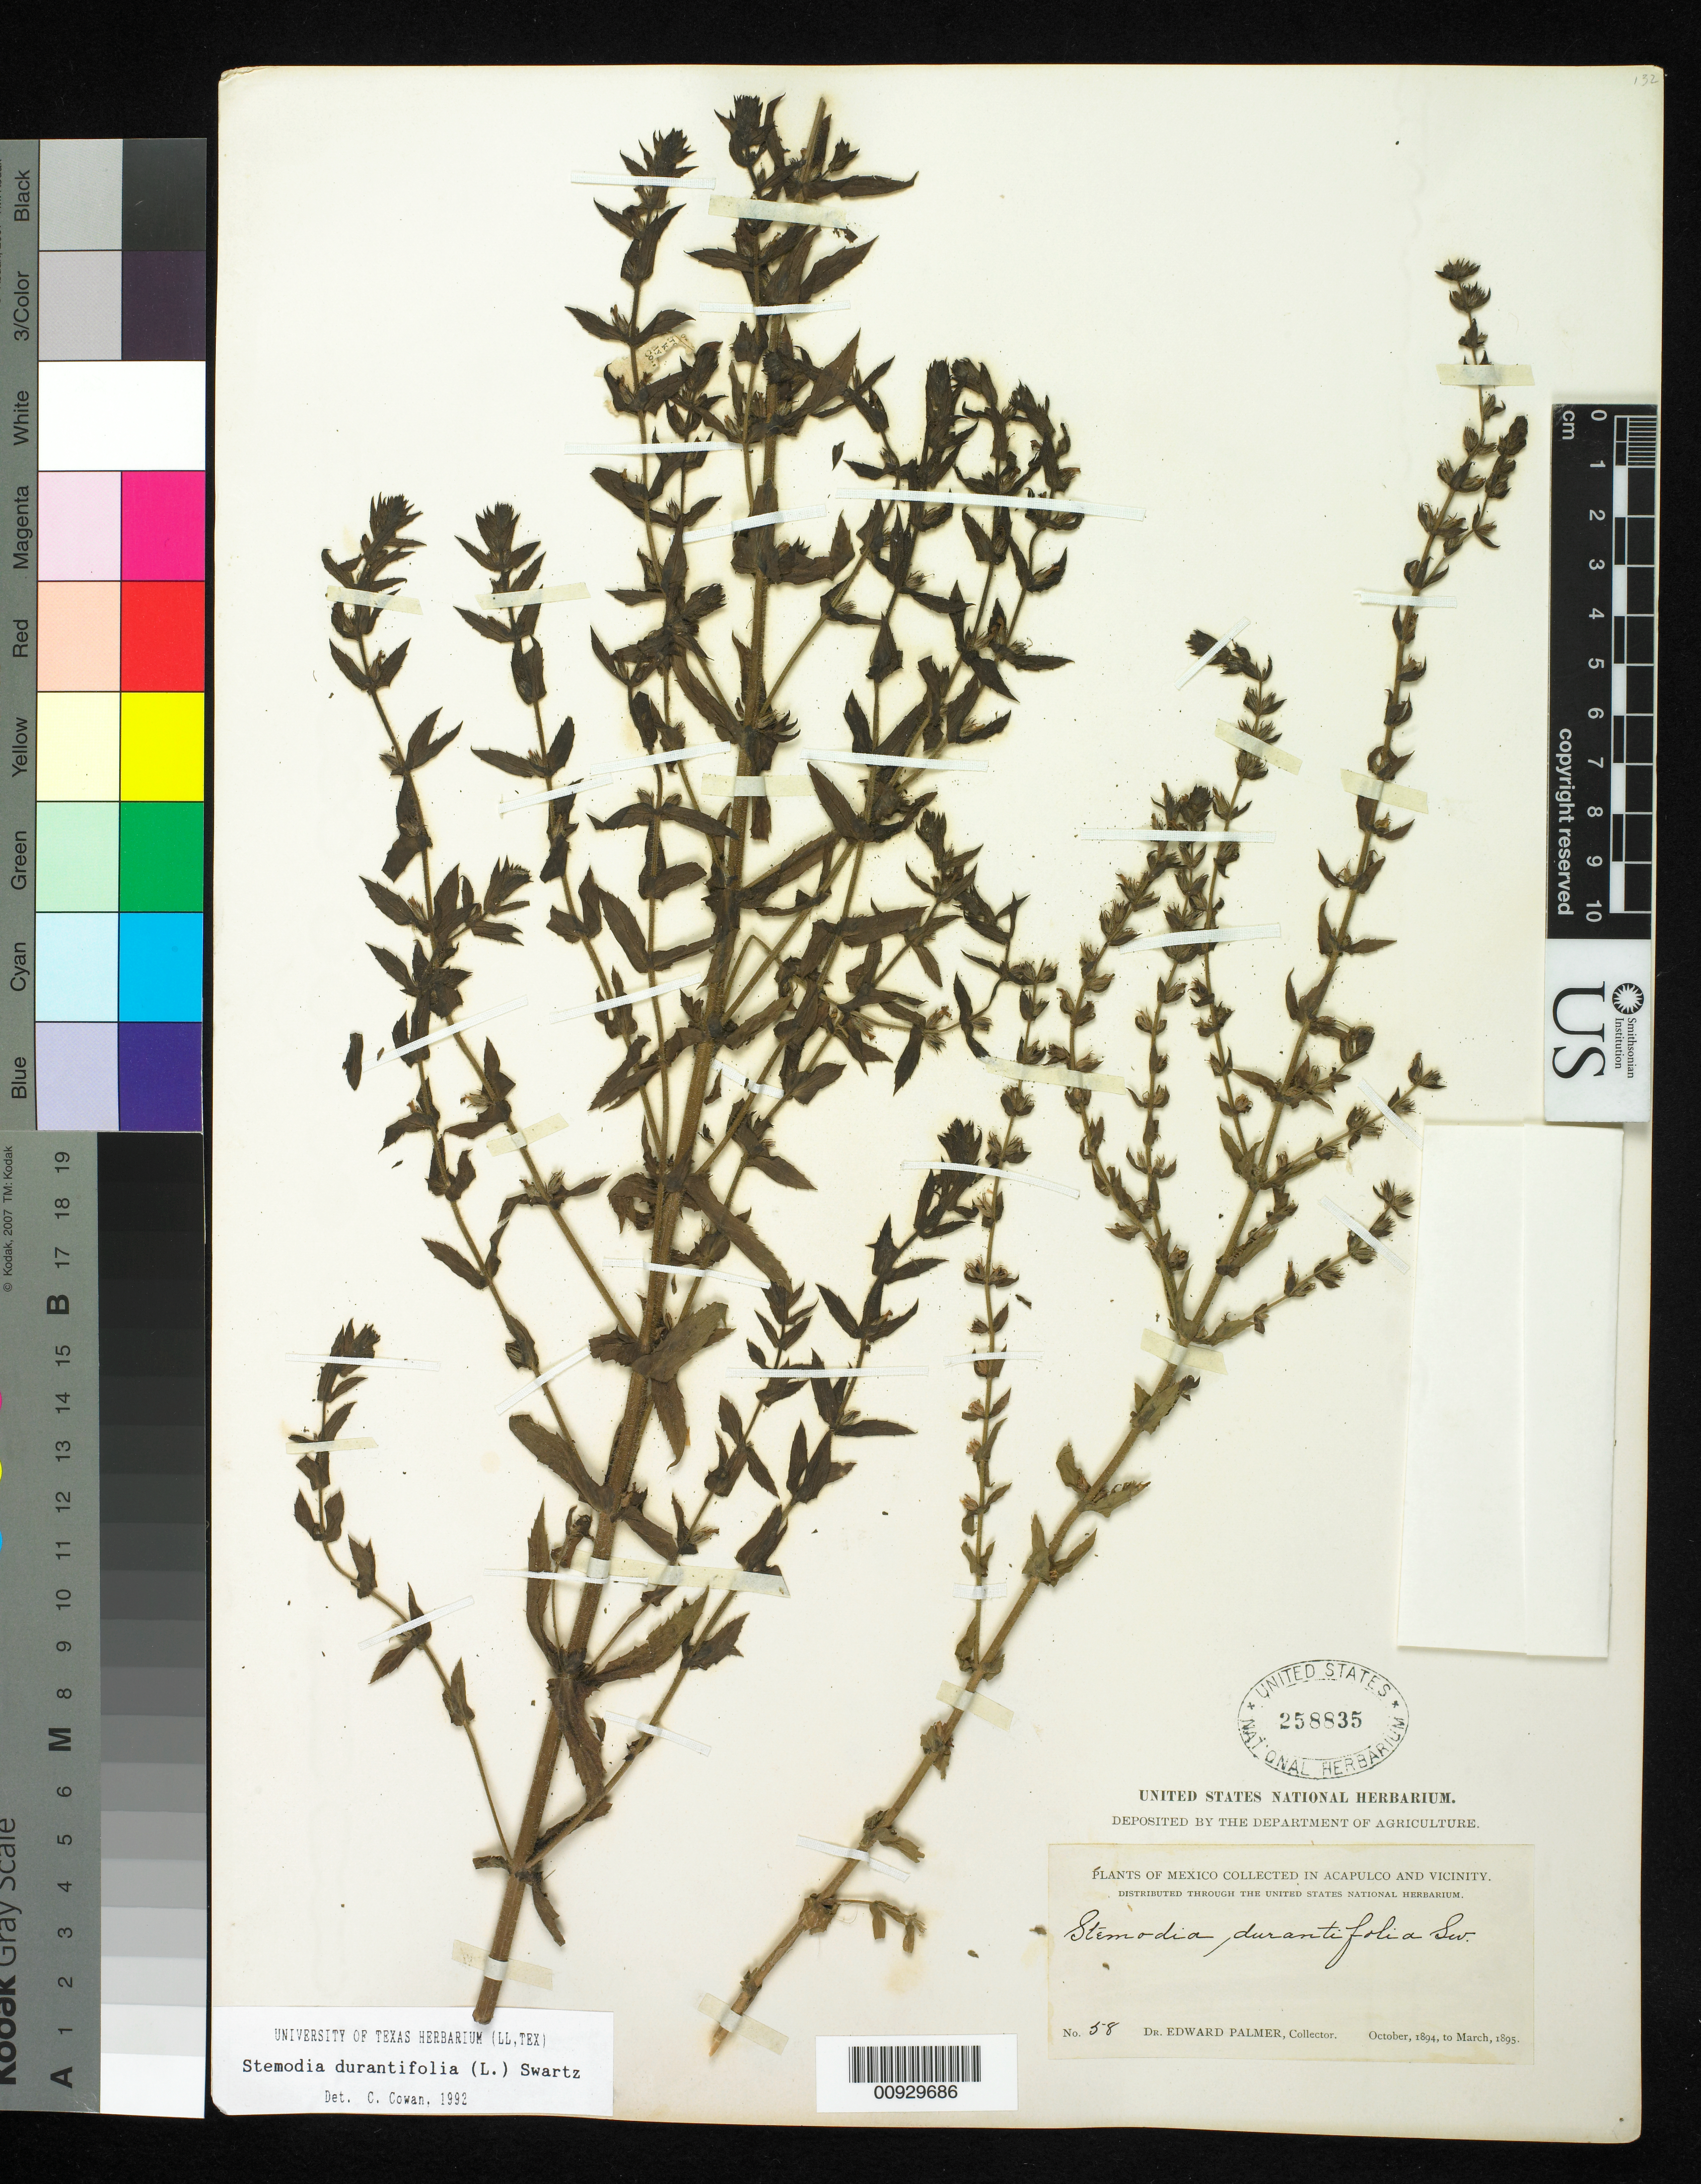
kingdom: Plantae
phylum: Tracheophyta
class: Magnoliopsida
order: Lamiales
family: Plantaginaceae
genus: Stemodia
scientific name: Stemodia durantifolia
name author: (L.) Sw.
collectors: E. Palmer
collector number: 58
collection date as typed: Oct 1894 to -- Mar 1895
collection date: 1894-10/1895-03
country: Mexico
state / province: Guerrero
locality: Acapulco and vicinity.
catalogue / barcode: US 258835